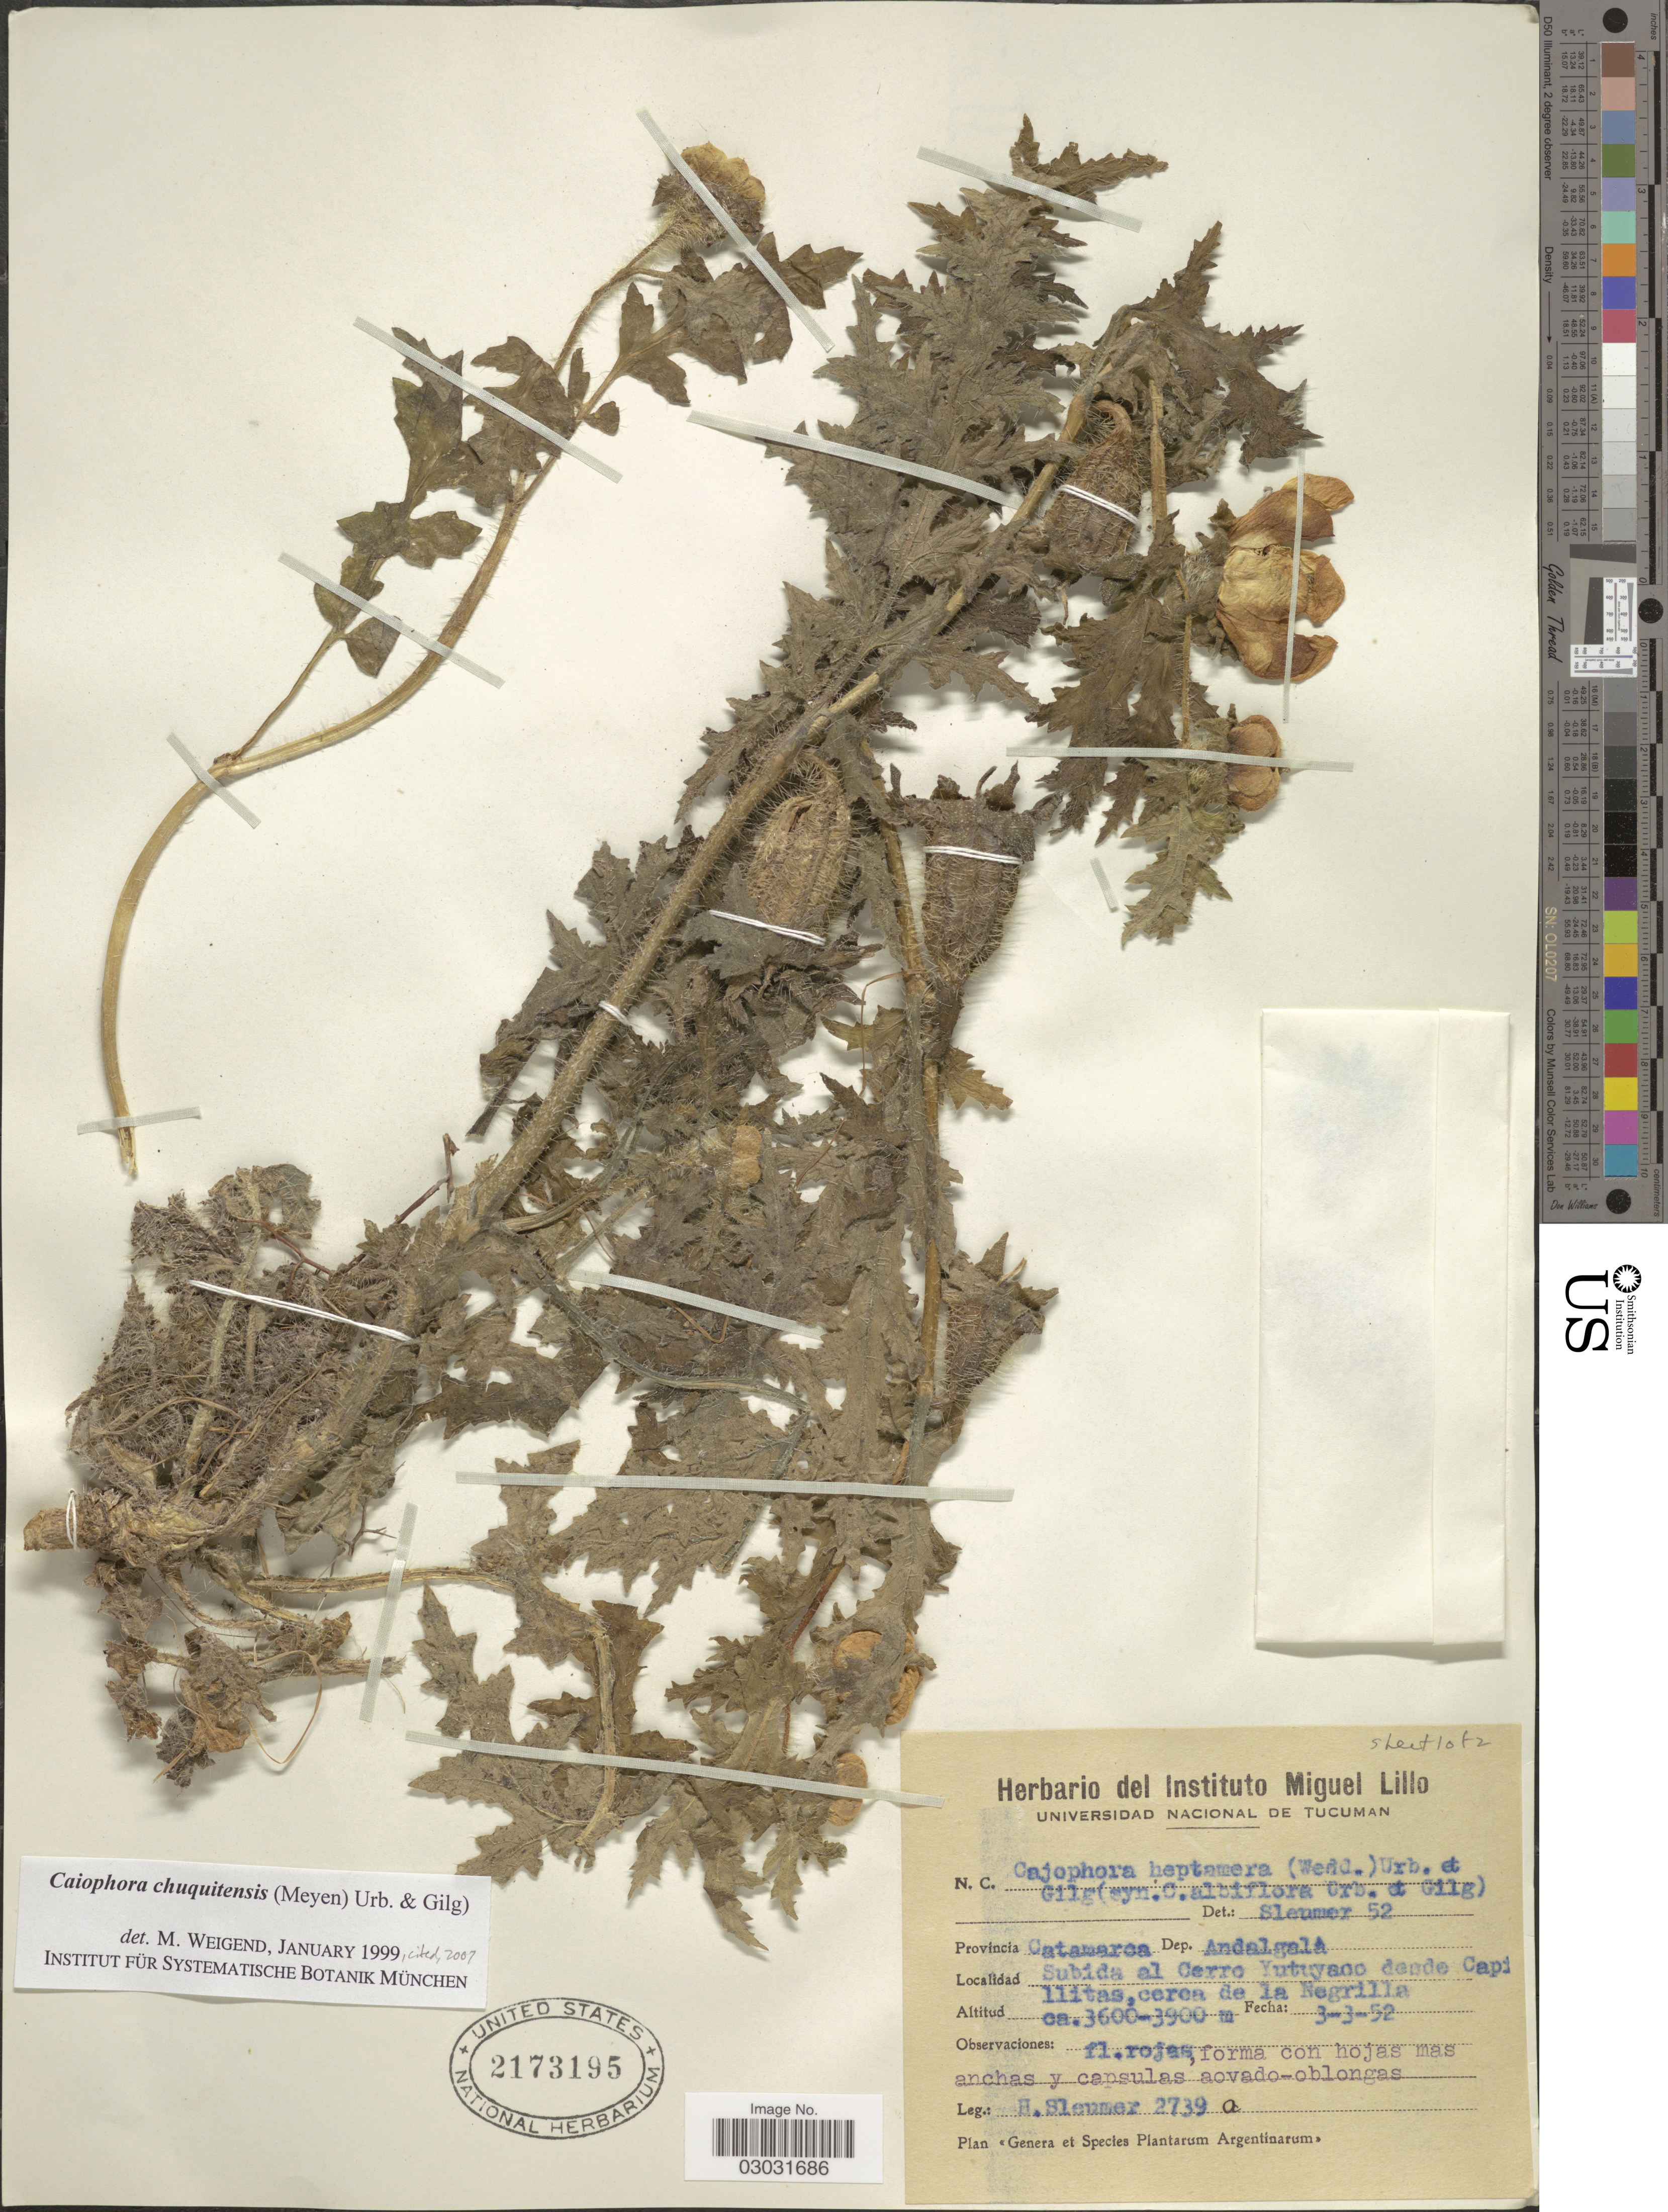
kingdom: Plantae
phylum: Tracheophyta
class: Magnoliopsida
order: Cornales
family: Loasaceae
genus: Caiophora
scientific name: Caiophora chuquitensis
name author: (Meyen) Urb. & Gilg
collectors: H. O. Sleumer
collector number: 2739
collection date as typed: Transcribed d/m/y: 3/3/52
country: Argentina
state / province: Catamarca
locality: Dep. Andalgalá. Subida al Cerro Yutuyaco desde Capillitas, cerca de la Negrilla.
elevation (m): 3600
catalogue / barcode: US 2173195